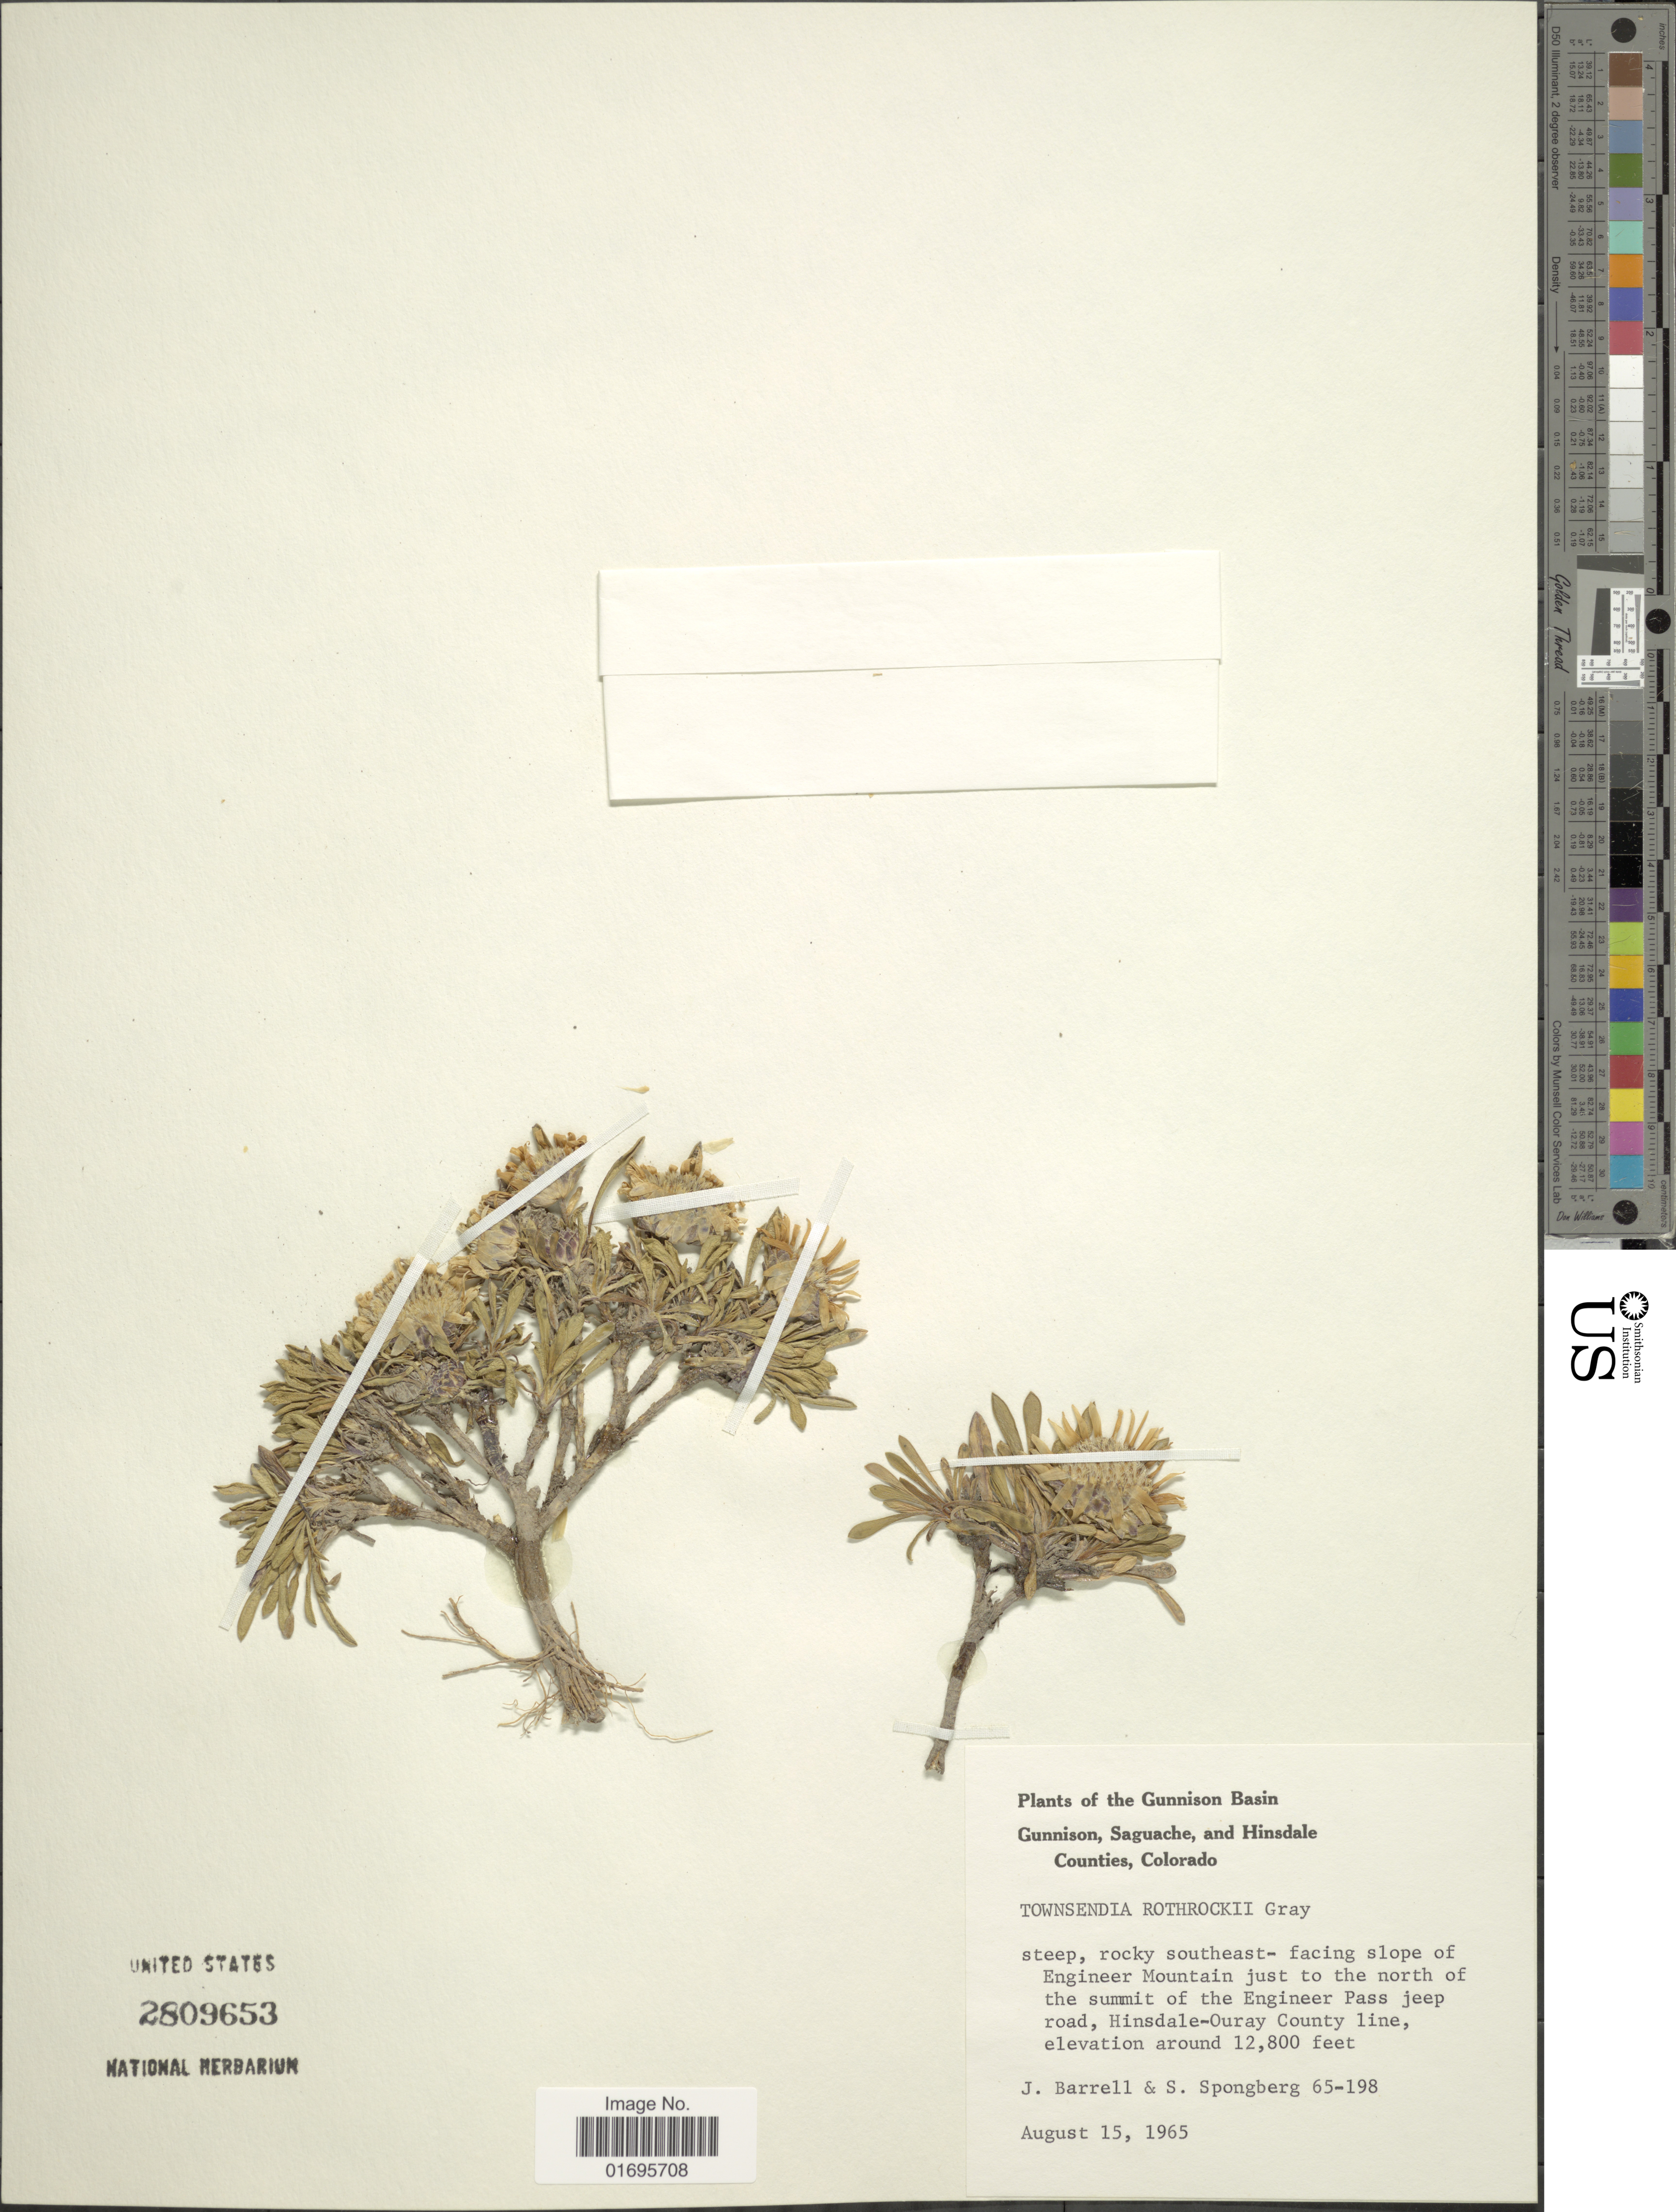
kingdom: Plantae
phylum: Tracheophyta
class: Magnoliopsida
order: Asterales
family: Asteraceae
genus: Townsendia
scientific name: Townsendia rothrockii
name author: A. Gray ex Rothr.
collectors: J. Barrell & S. A.Spongberg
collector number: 65-198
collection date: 1965-08-15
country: United States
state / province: Colorado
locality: Gunnison Basin, Gunnison, Saguache, and Hinsdale Counties, steep, rocky southeast-facing slope of Engineer Mountain just to the north of the summit of the Engineer Pass jeep road, Hinsdale-Ouray County line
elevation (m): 3901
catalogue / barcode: US 2809653